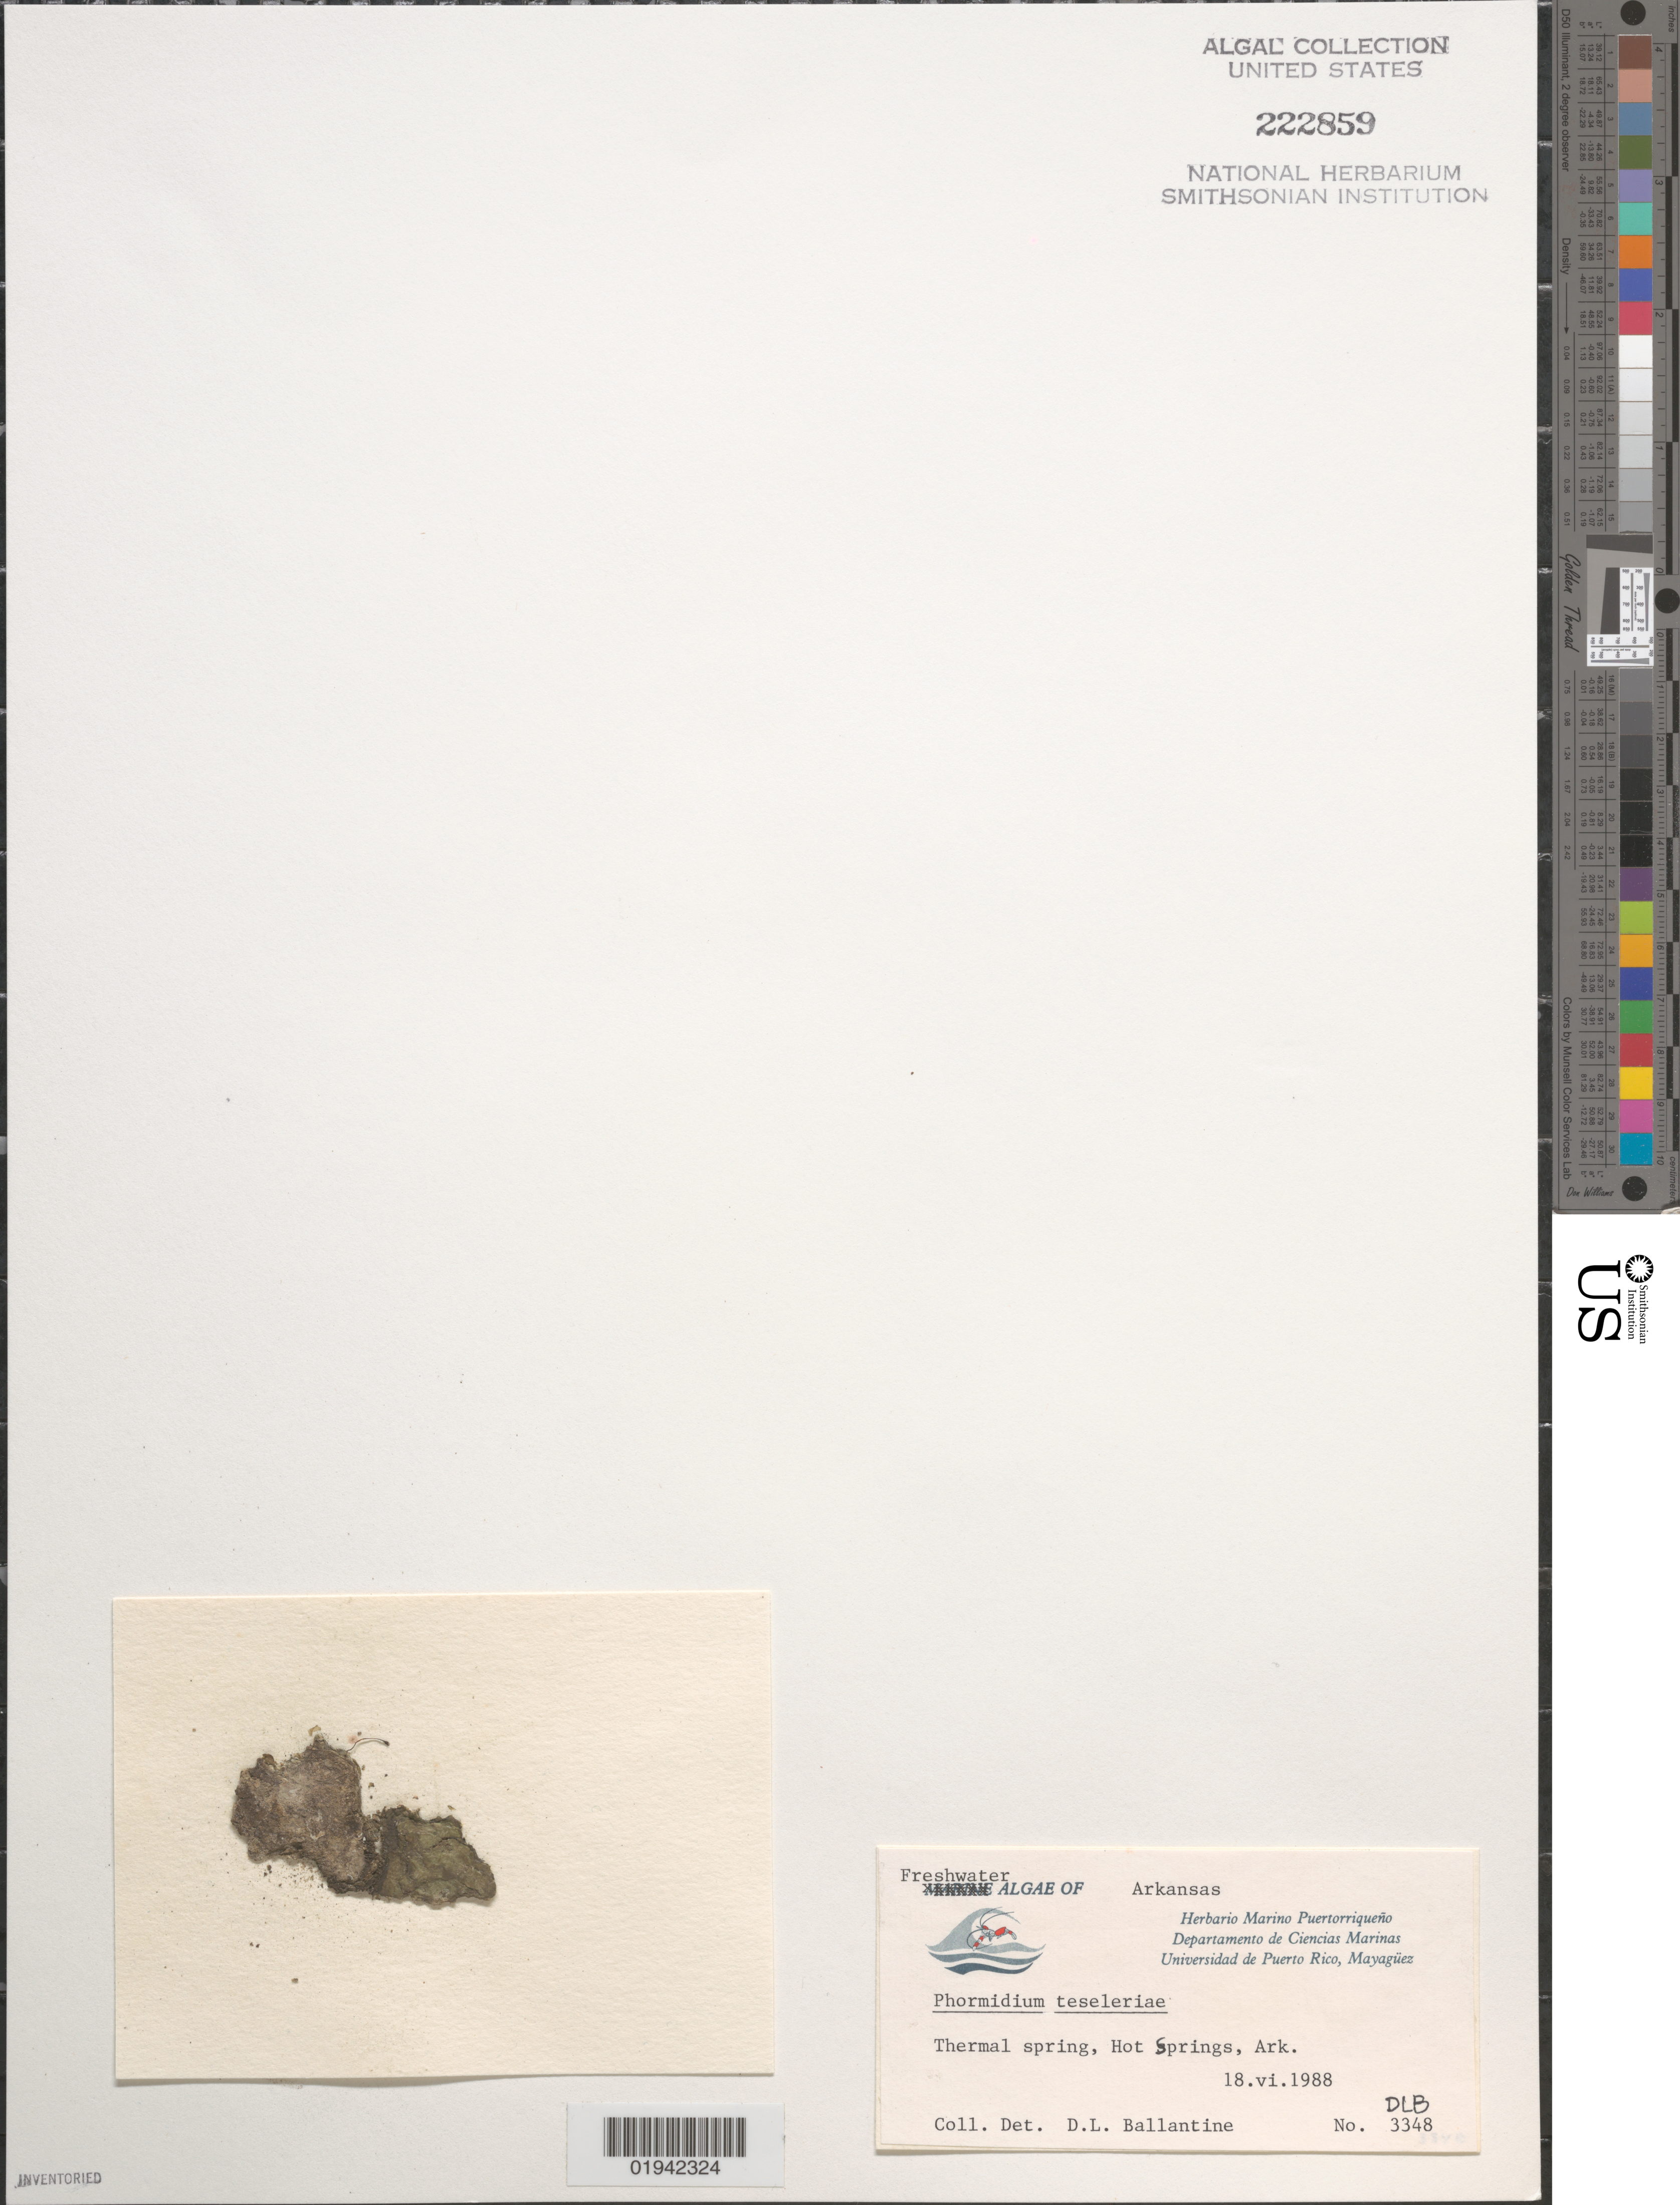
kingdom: Bacteria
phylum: Cyanobacteria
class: Cyanobacteriia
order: Cyanobacteriales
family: Oscillatoriaceae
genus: Phormidium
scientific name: Phormidium teseleriae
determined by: Ballantine, D. L.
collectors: D.L. Ballantine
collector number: DLB 3348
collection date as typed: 18 Jun 1988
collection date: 1988-06-18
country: United States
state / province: Arkansas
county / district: Garland County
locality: Hot Springs, thermal spring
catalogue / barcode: US 222859